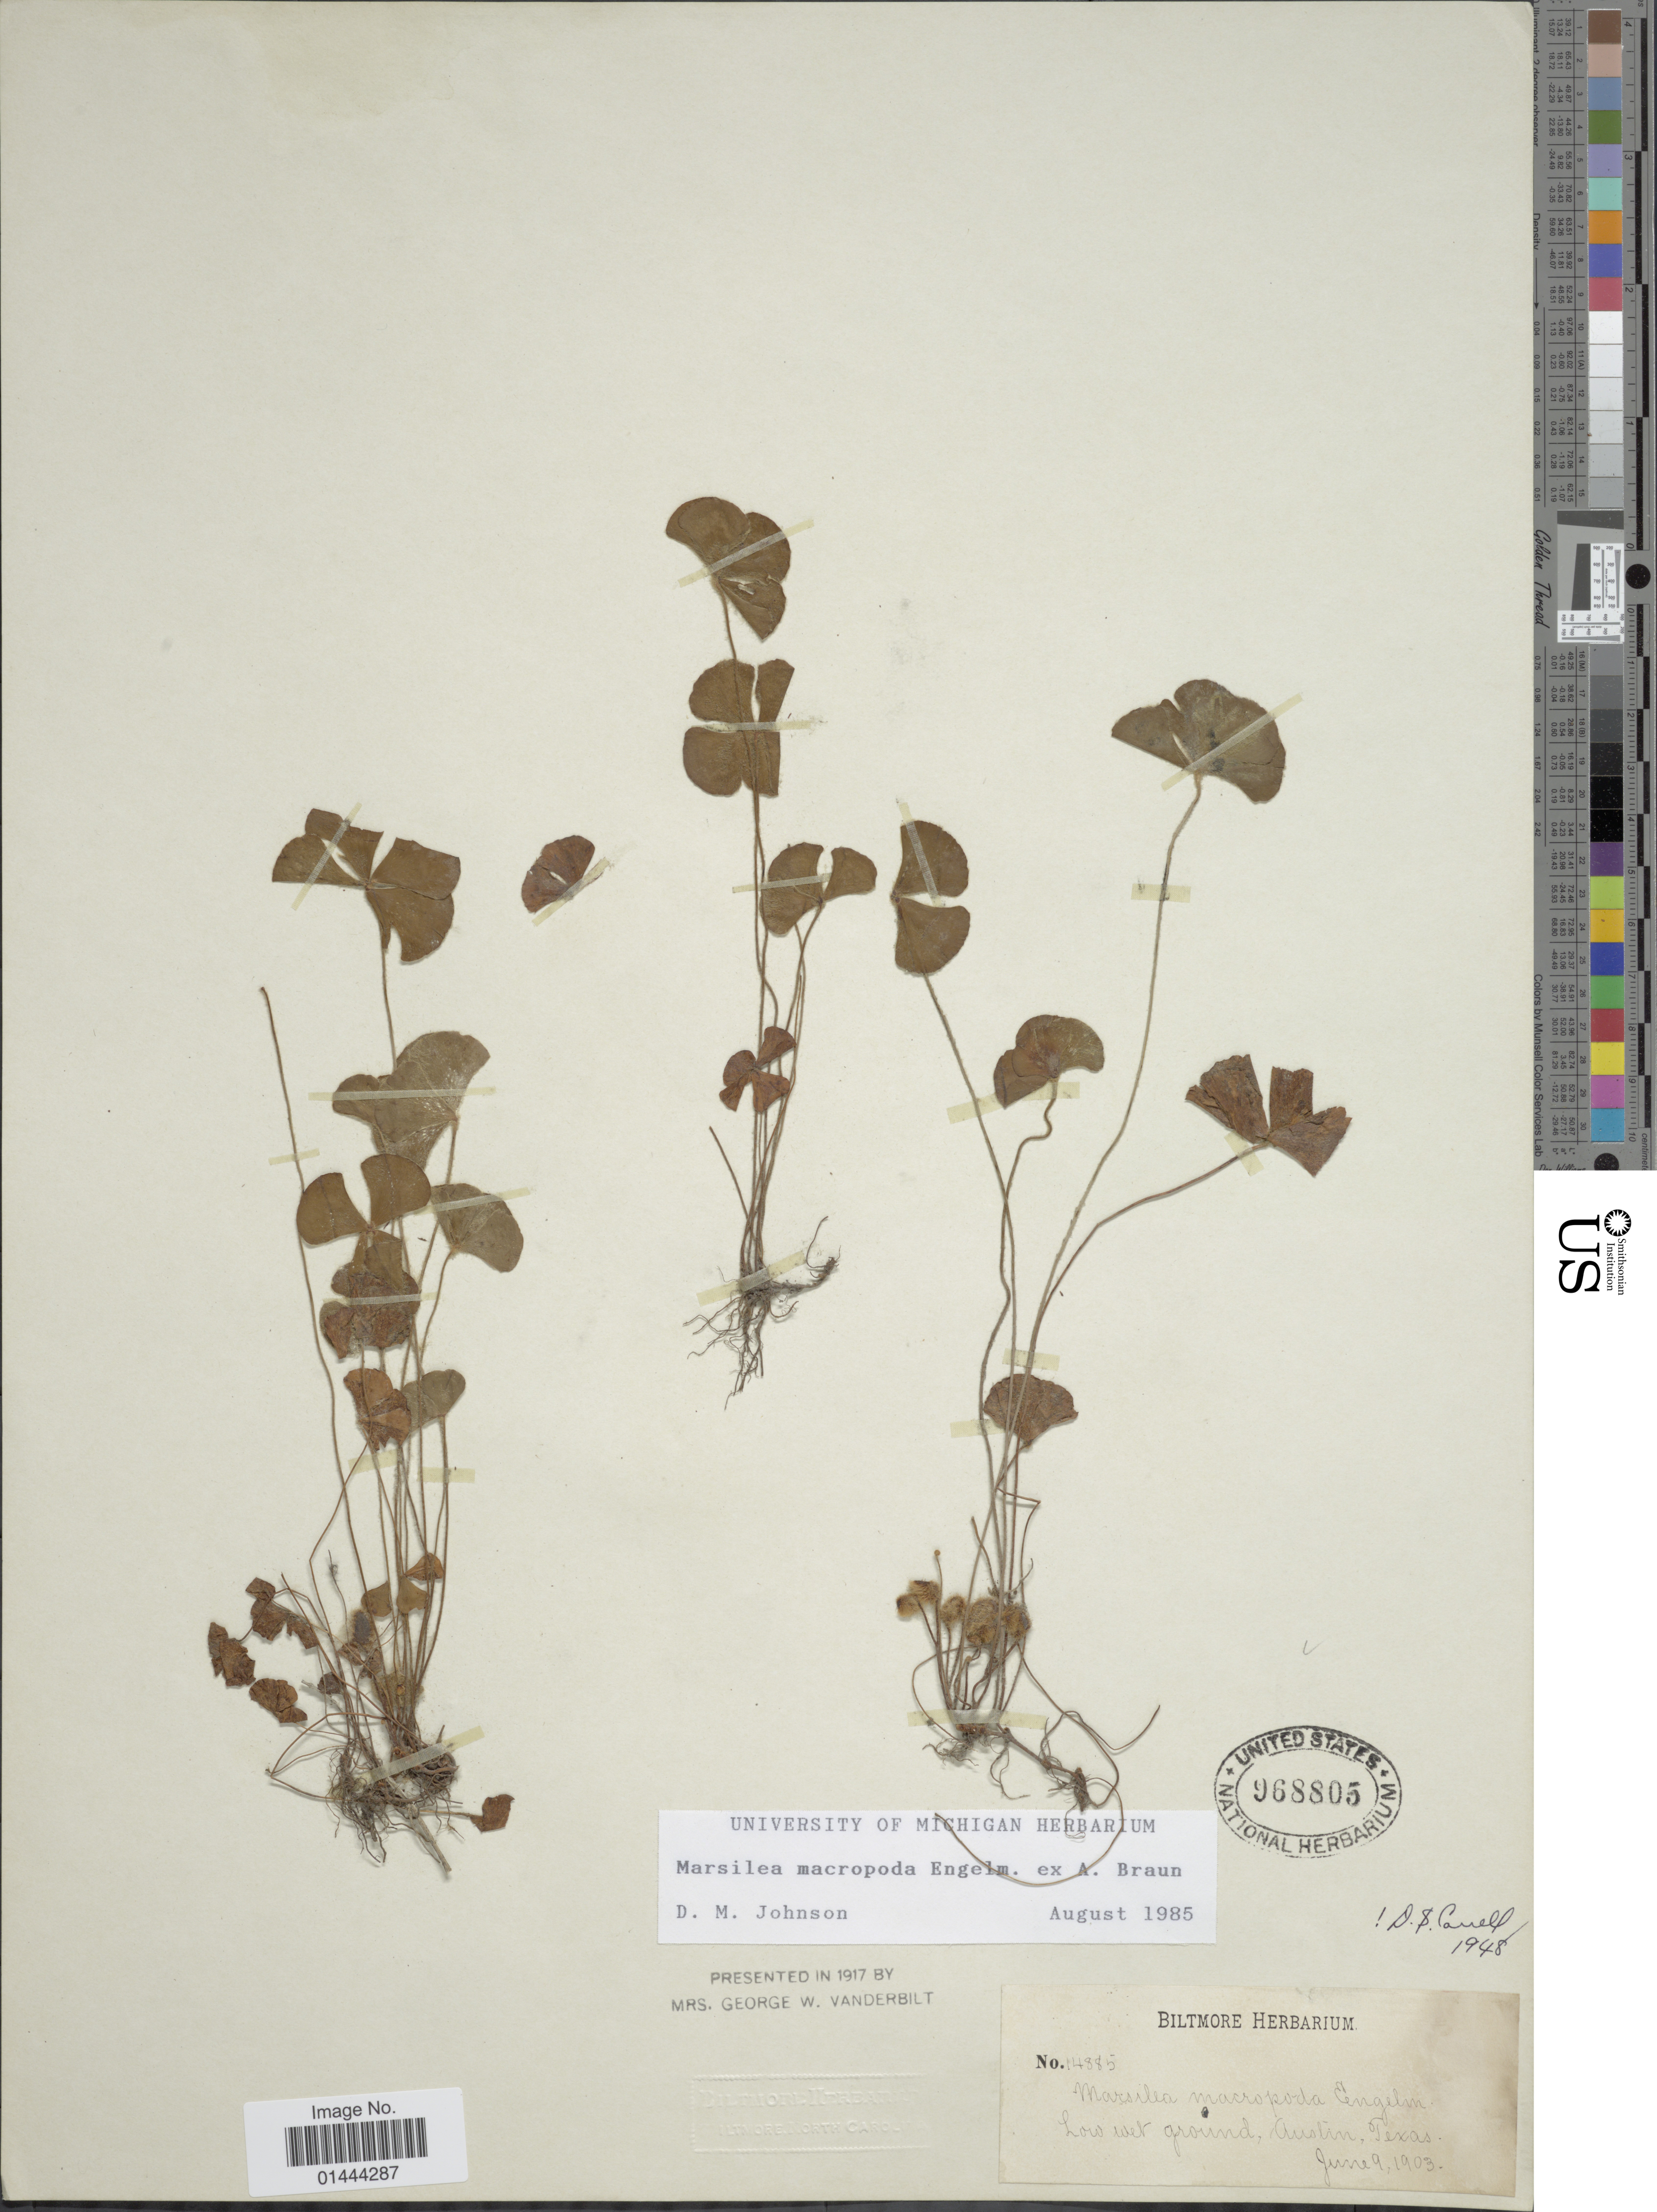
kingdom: Plantae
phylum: Tracheophyta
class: Polypodiopsida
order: Salviniales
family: Marsileaceae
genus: Marsilea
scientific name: Marsilea macropoda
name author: Engelm. ex A. Braun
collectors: ex herb. Biltmore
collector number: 14885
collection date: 1903-06-09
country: United States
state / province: Texas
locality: Austin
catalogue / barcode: US 968805